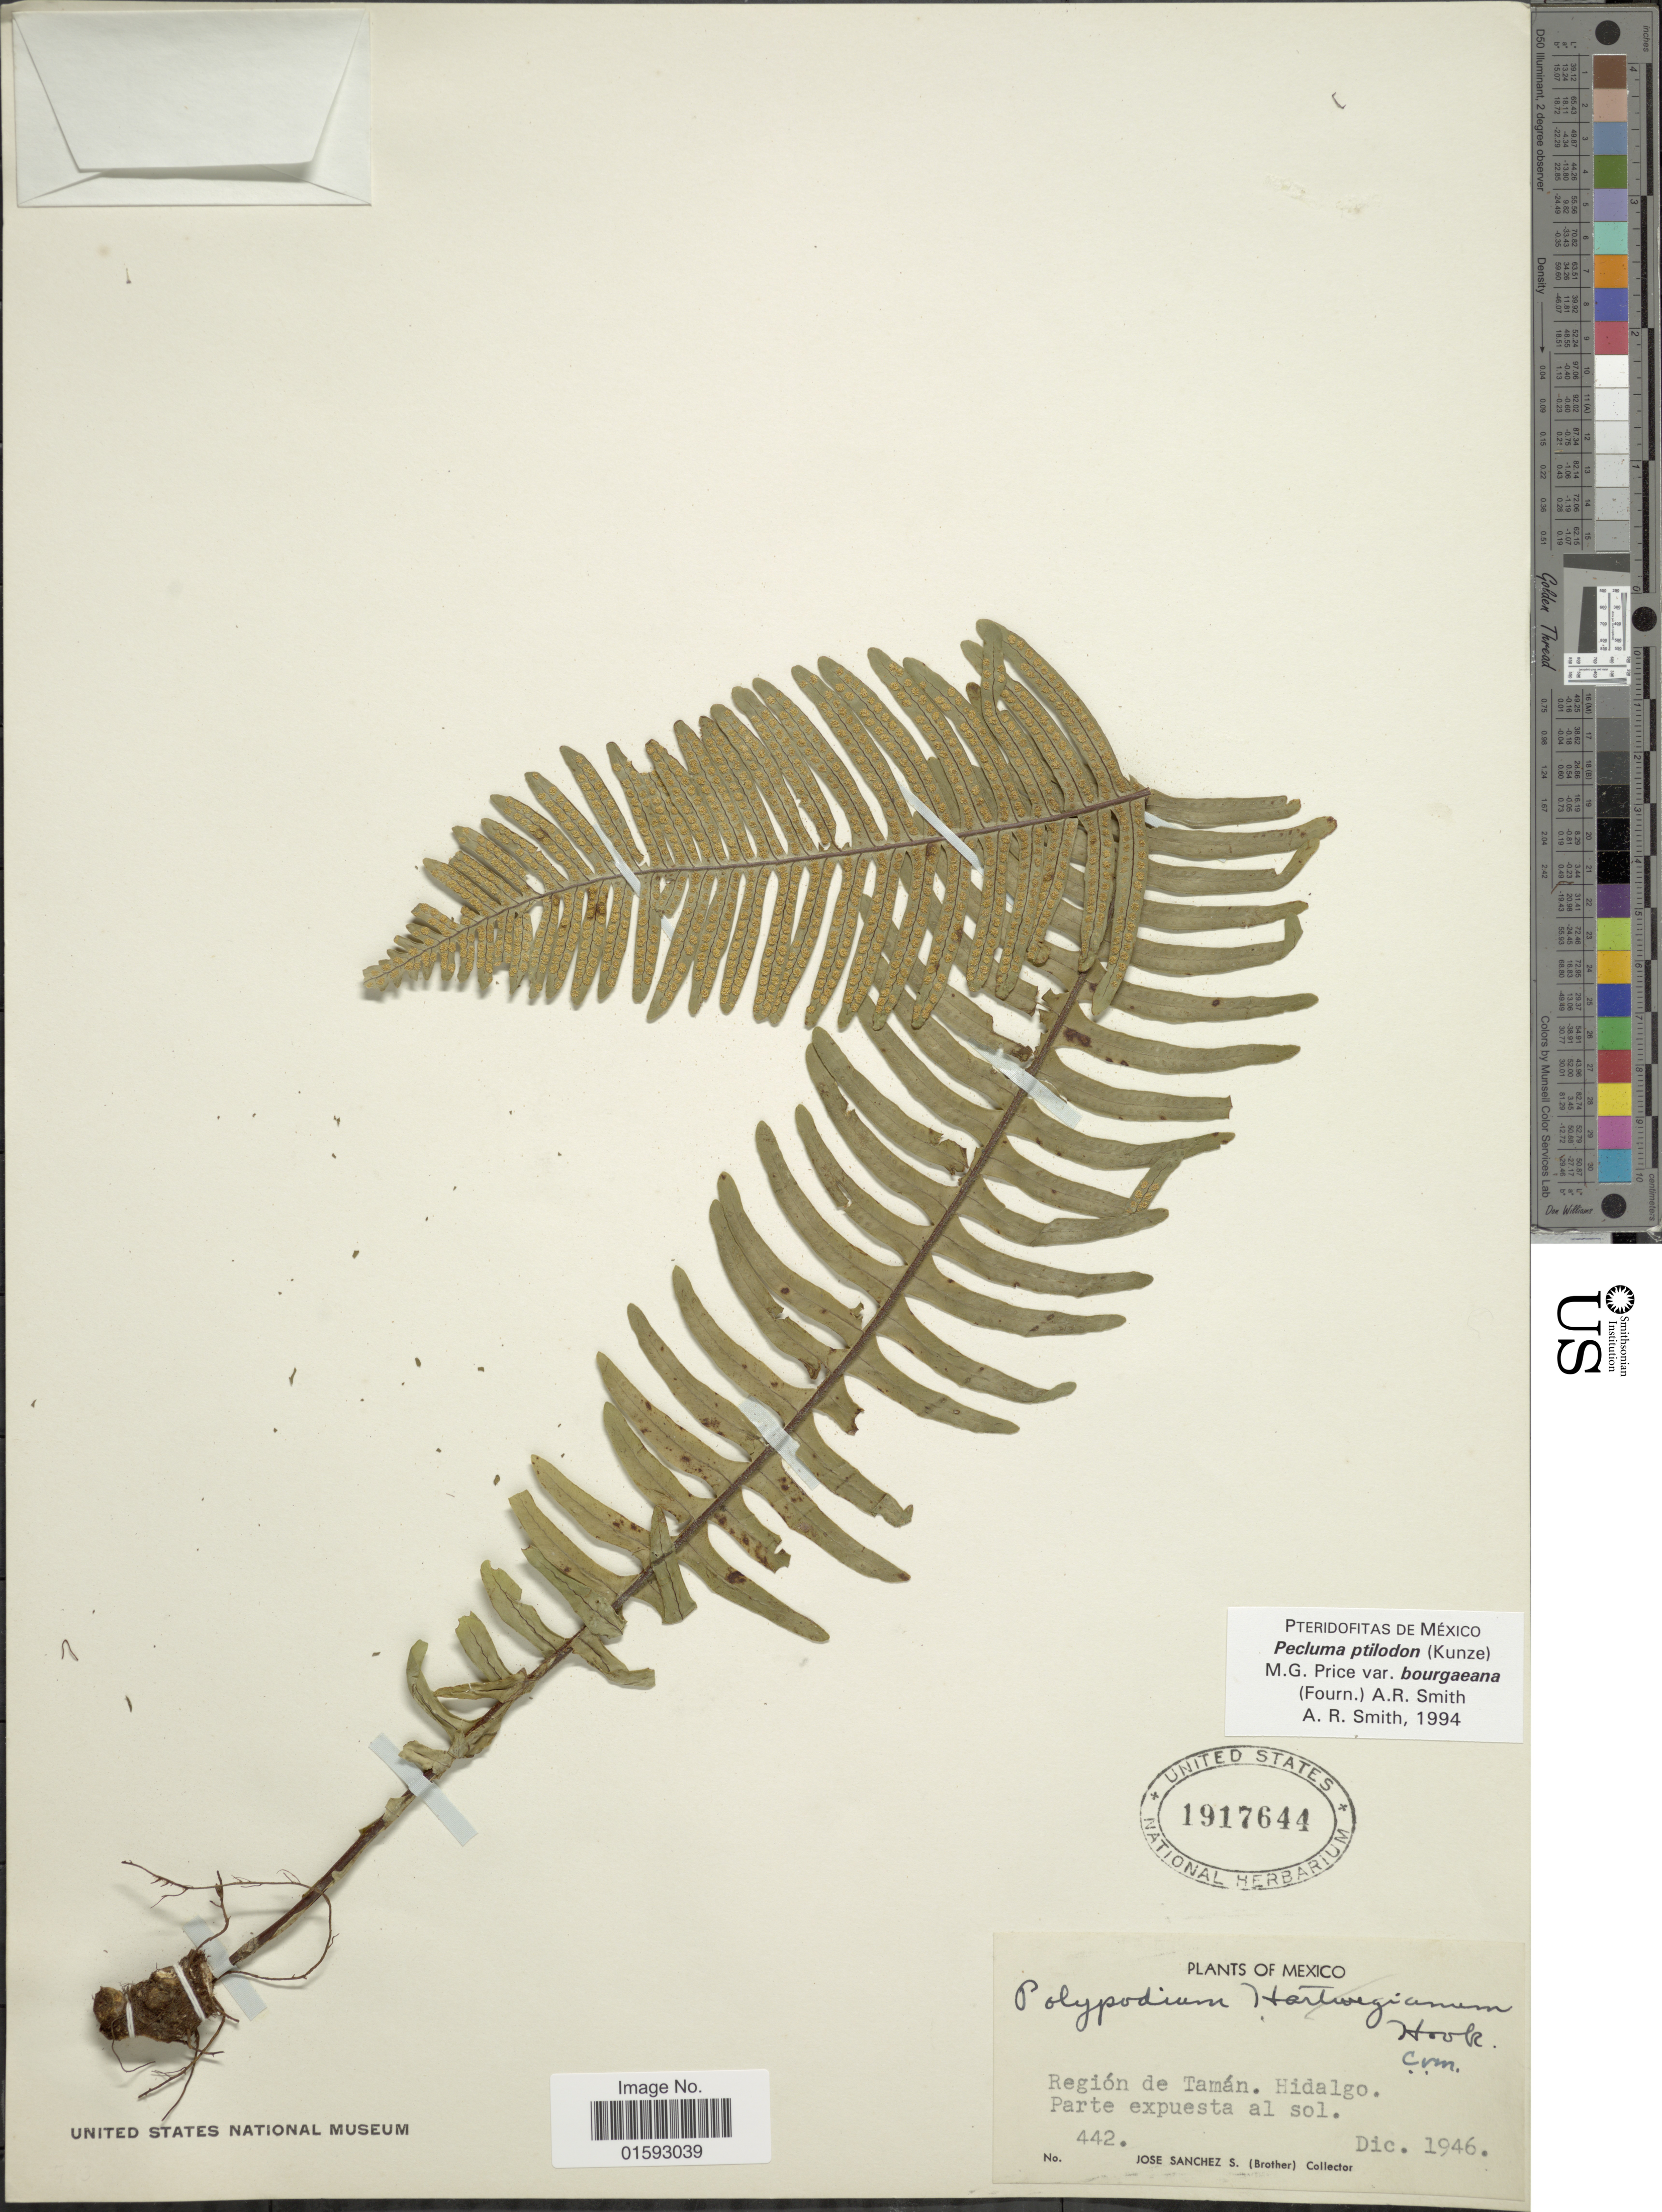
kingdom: Plantae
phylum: Tracheophyta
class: Polypodiopsida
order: Polypodiales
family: Polypodiaceae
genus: Pecluma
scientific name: Pecluma ptilodos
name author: (Kunze) Price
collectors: J. Sanchez S.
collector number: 442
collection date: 1946-12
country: Mexico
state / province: Hidalgo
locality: Region de Taman, Parte expuesta al sol.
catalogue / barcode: US 1917644